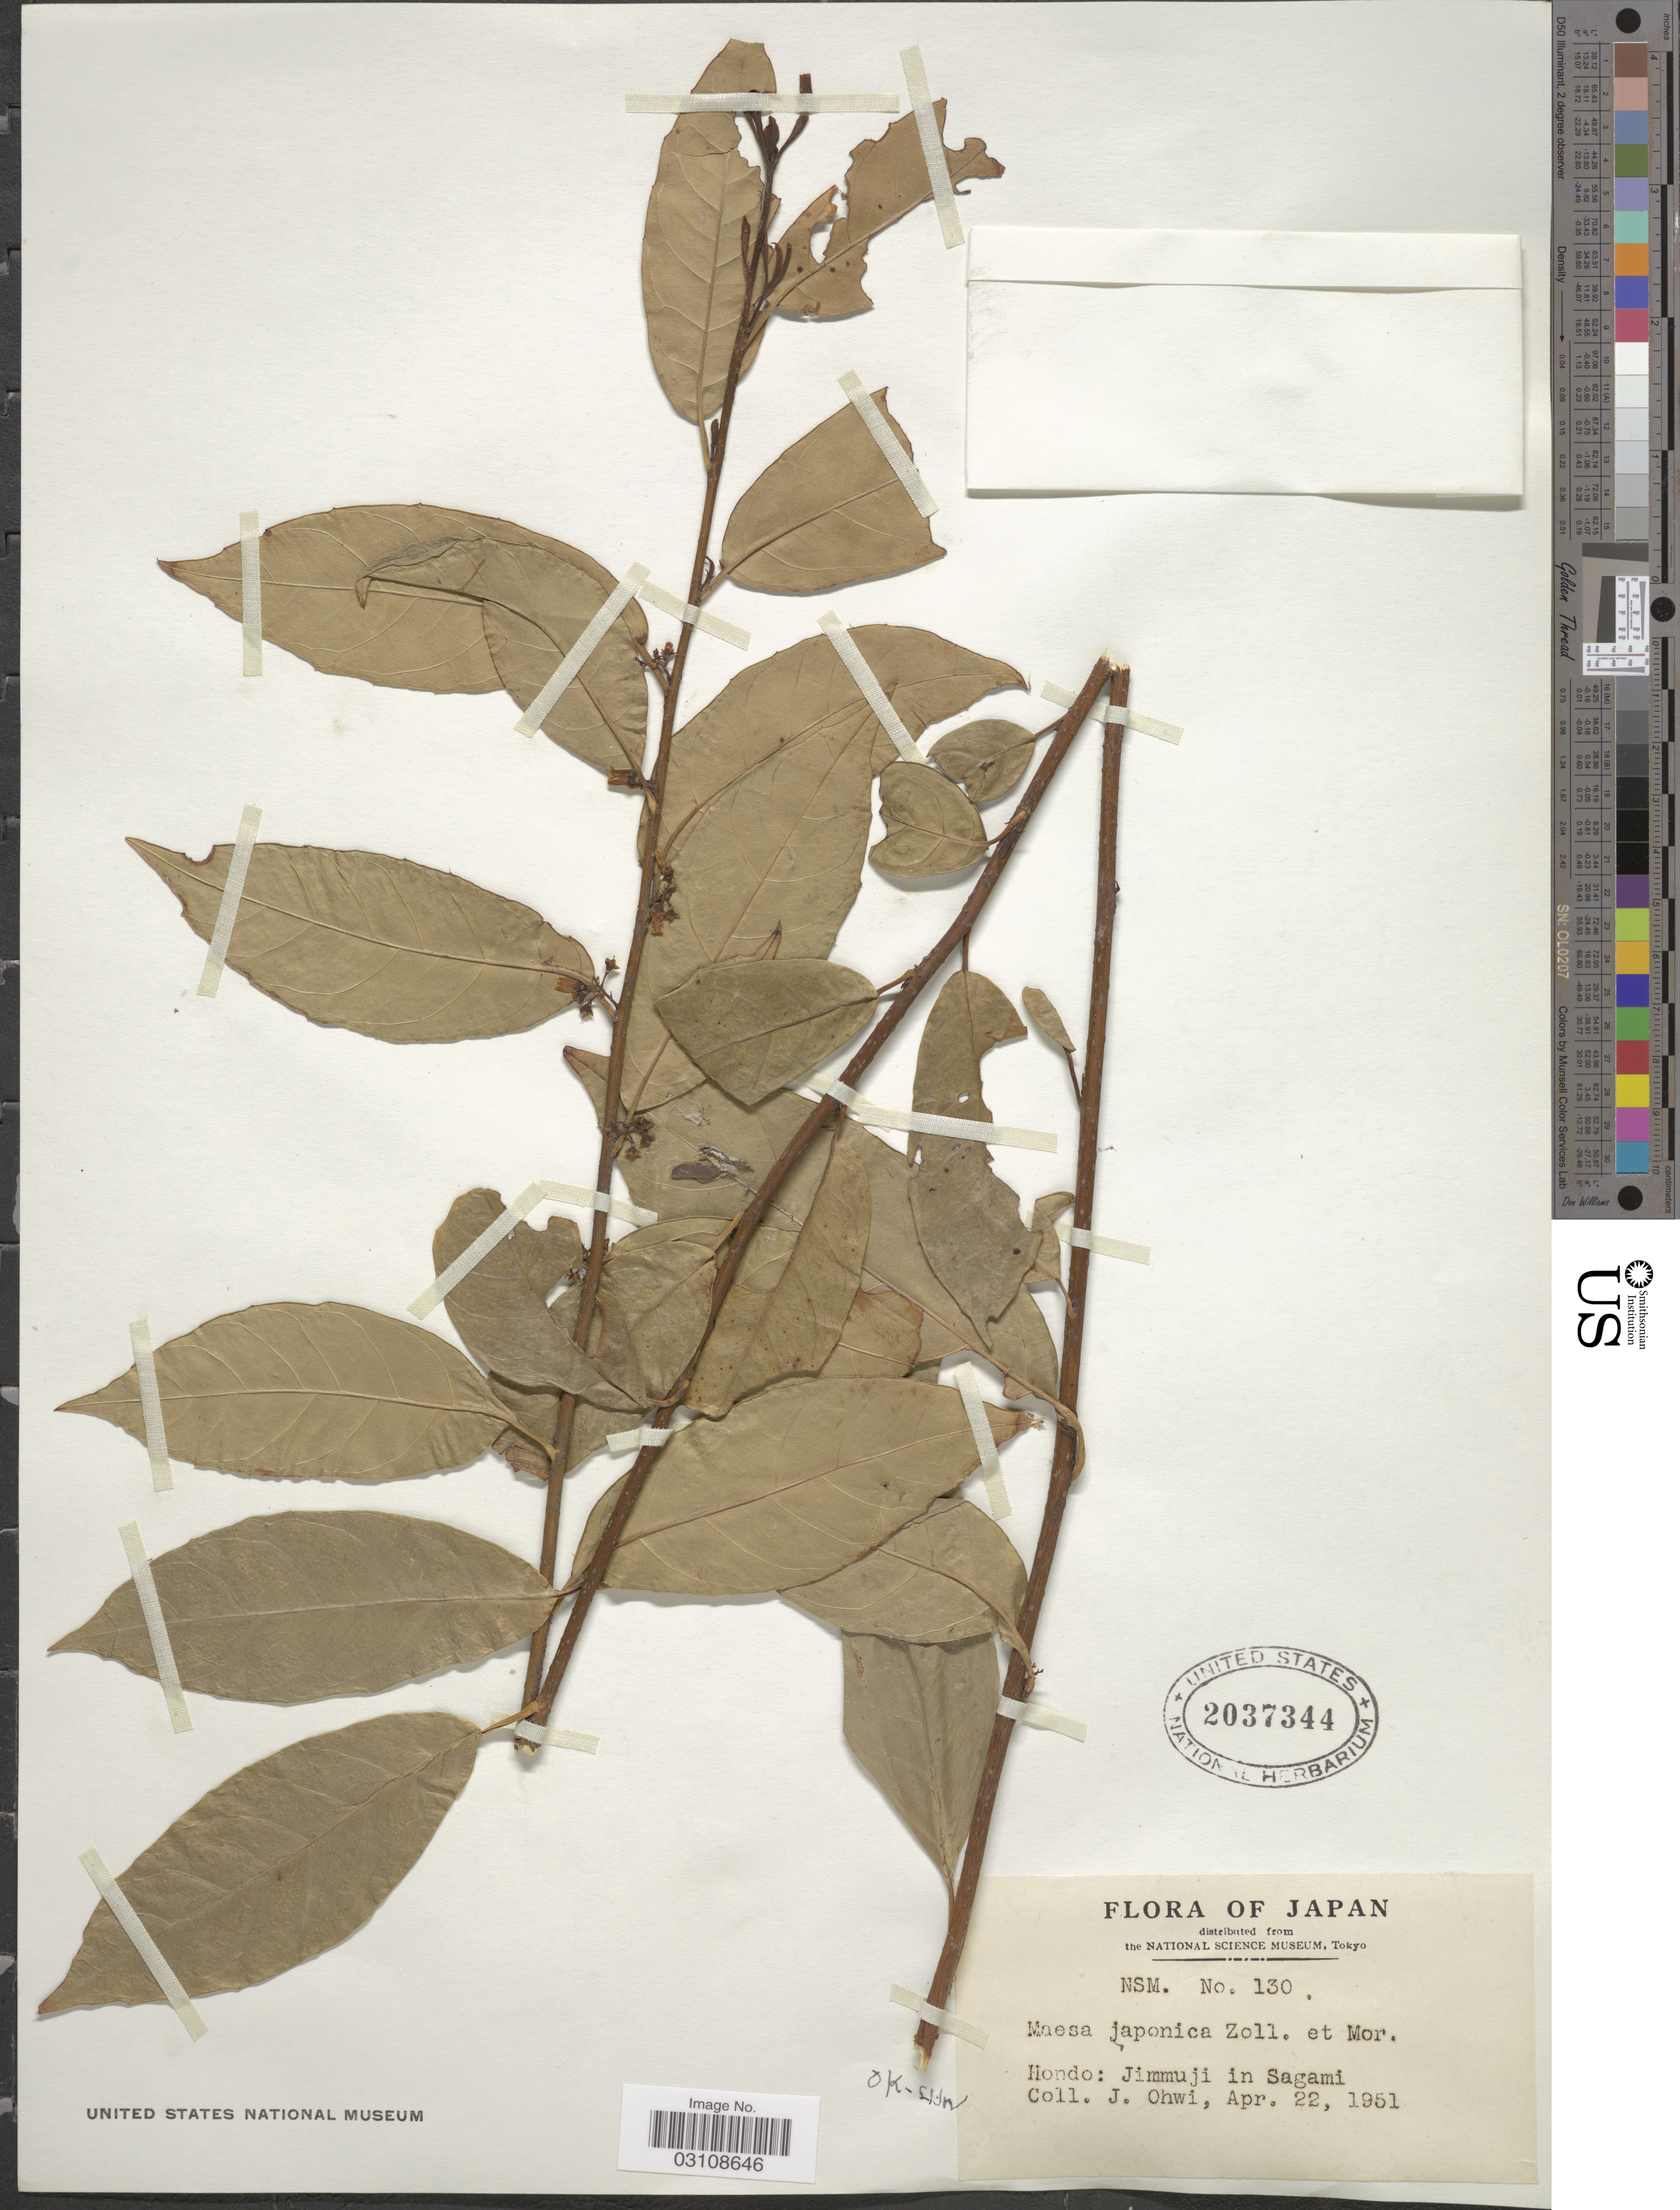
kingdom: Plantae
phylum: Tracheophyta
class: Magnoliopsida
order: Ericales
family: Primulaceae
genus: Maesa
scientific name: Maesa japonica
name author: Merr.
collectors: J. Ohwi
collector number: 130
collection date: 1951-04-22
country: Japan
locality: Hondo: Jimmuji in Sagami.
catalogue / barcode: US 2037344